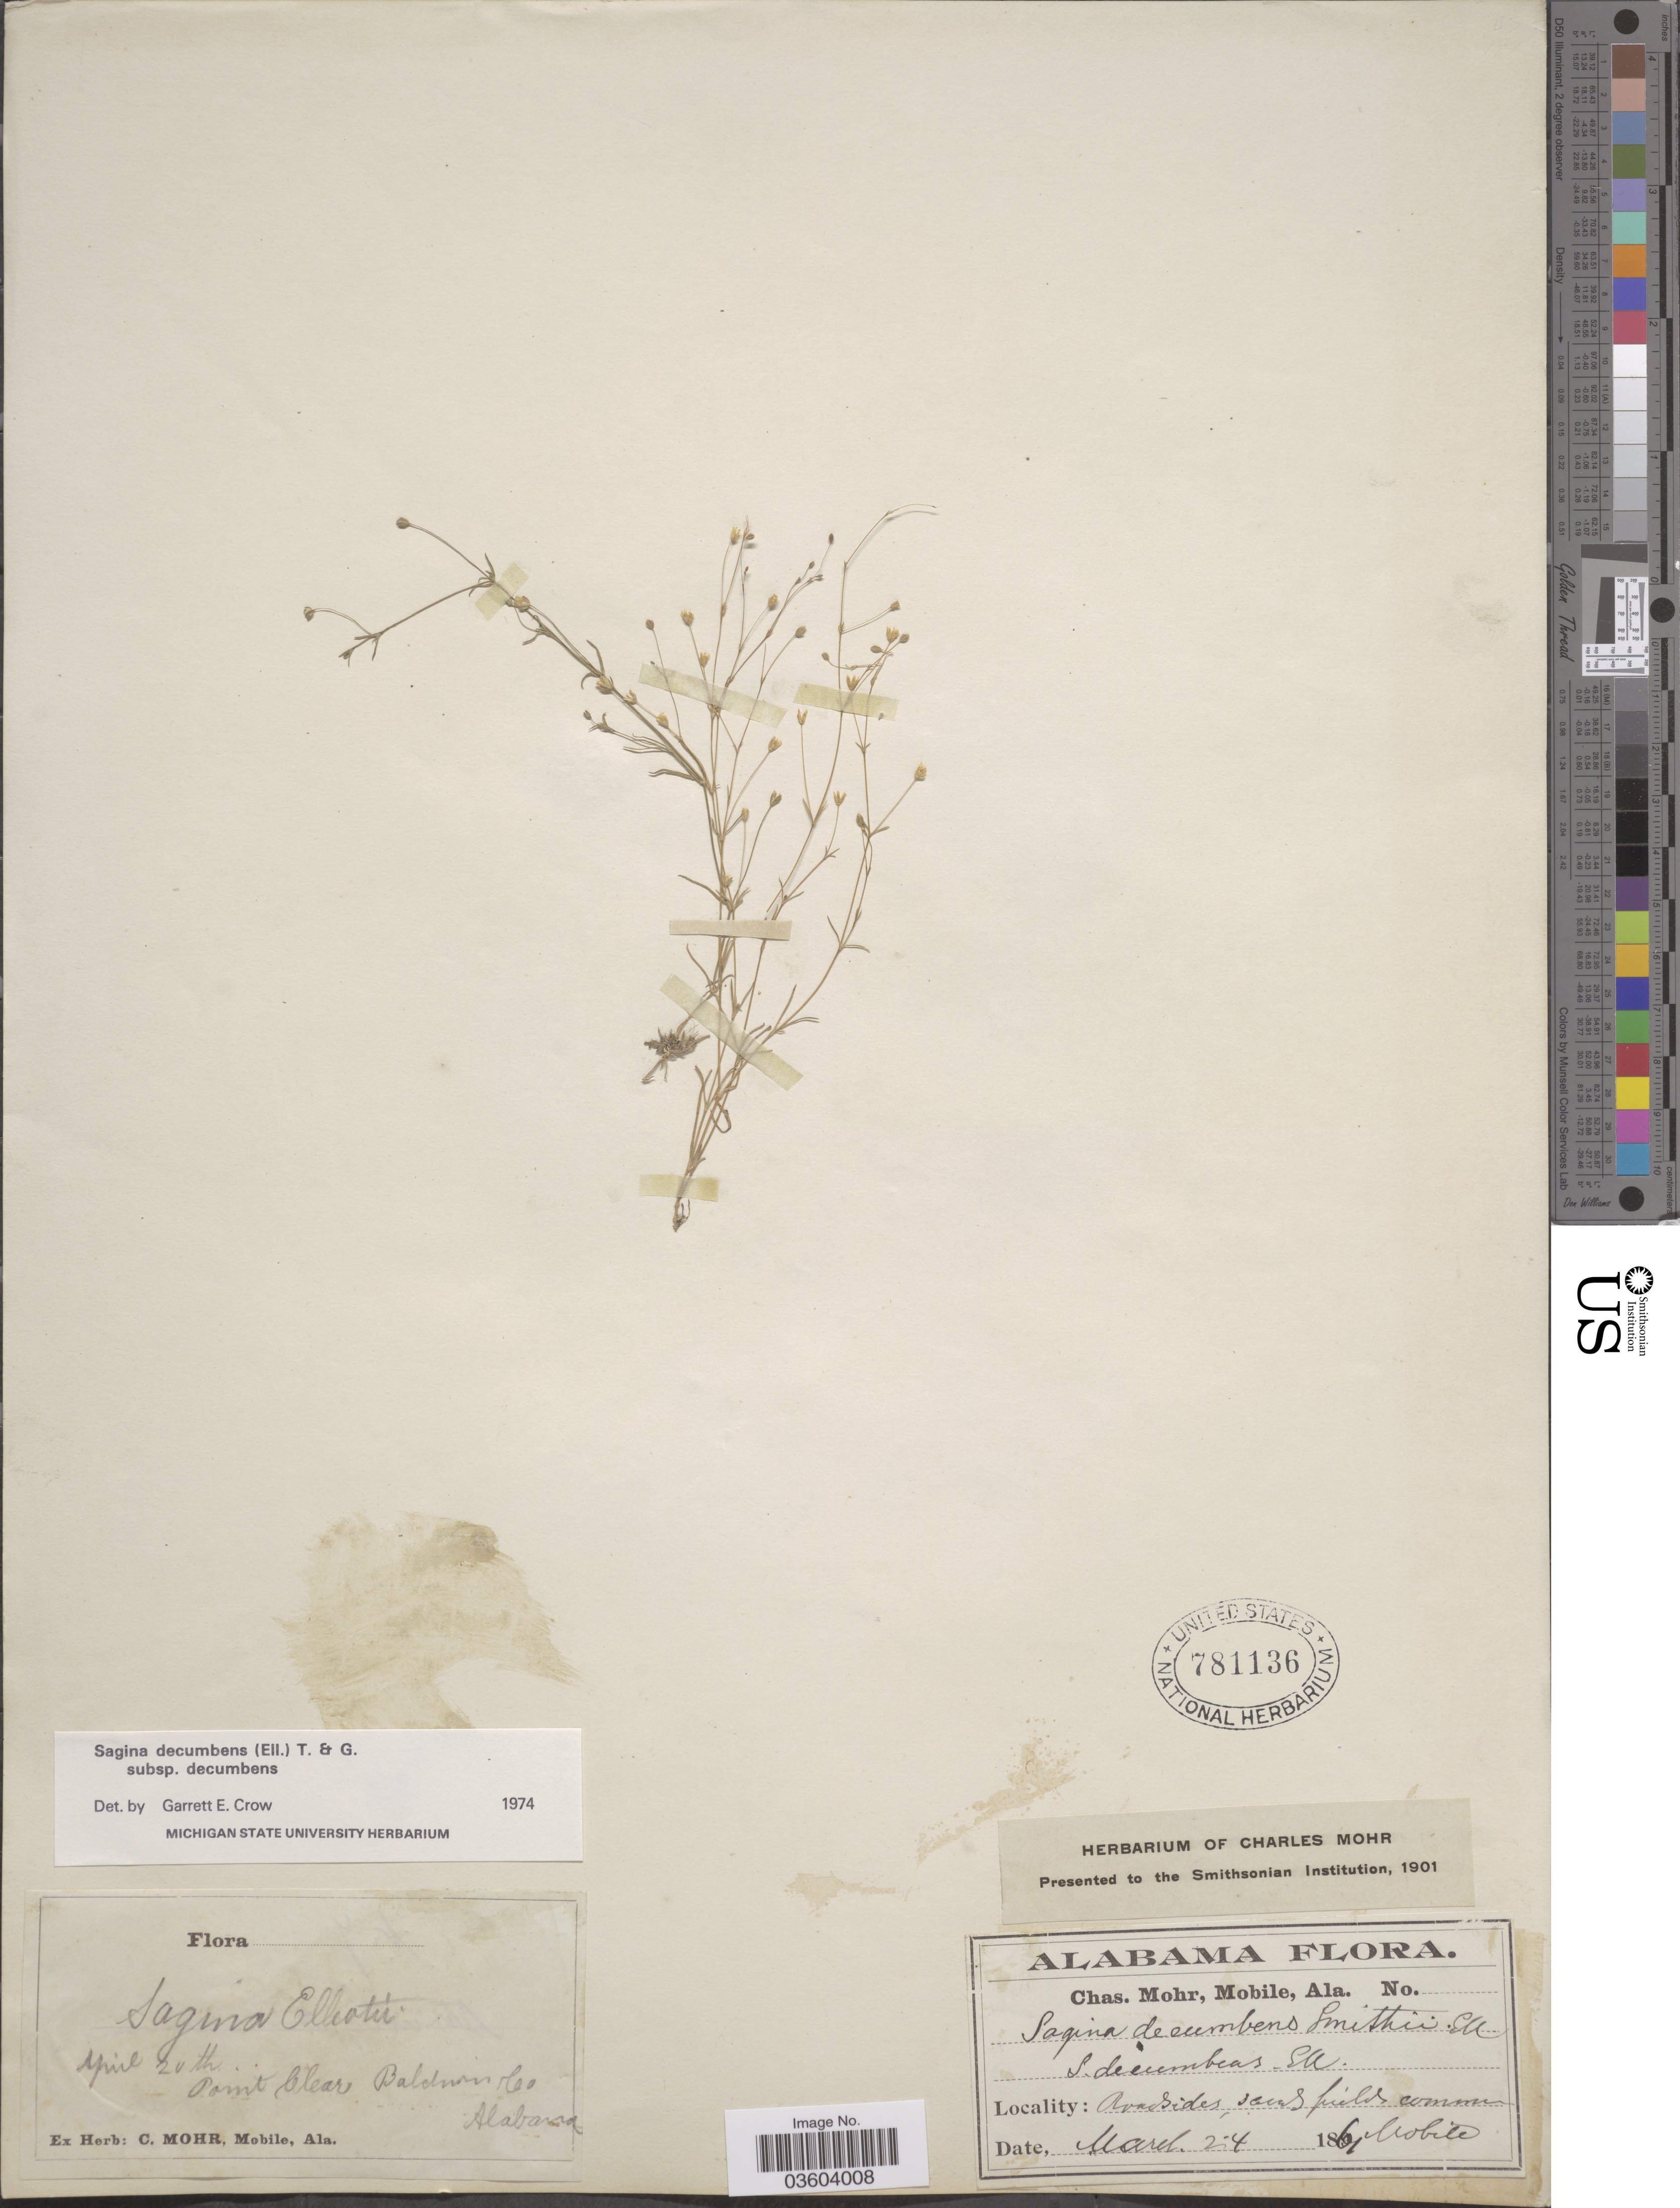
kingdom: Plantae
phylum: Tracheophyta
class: Magnoliopsida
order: Caryophyllales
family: Caryophyllaceae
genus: Sagina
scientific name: Sagina decumbens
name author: (Elliott) Torr. & A. Gray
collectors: Mohr, C. T. (herbarium)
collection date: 1961-03-24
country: United States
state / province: Alabama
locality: Point Clear Baldwin Co. Mobile.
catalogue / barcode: US 781136